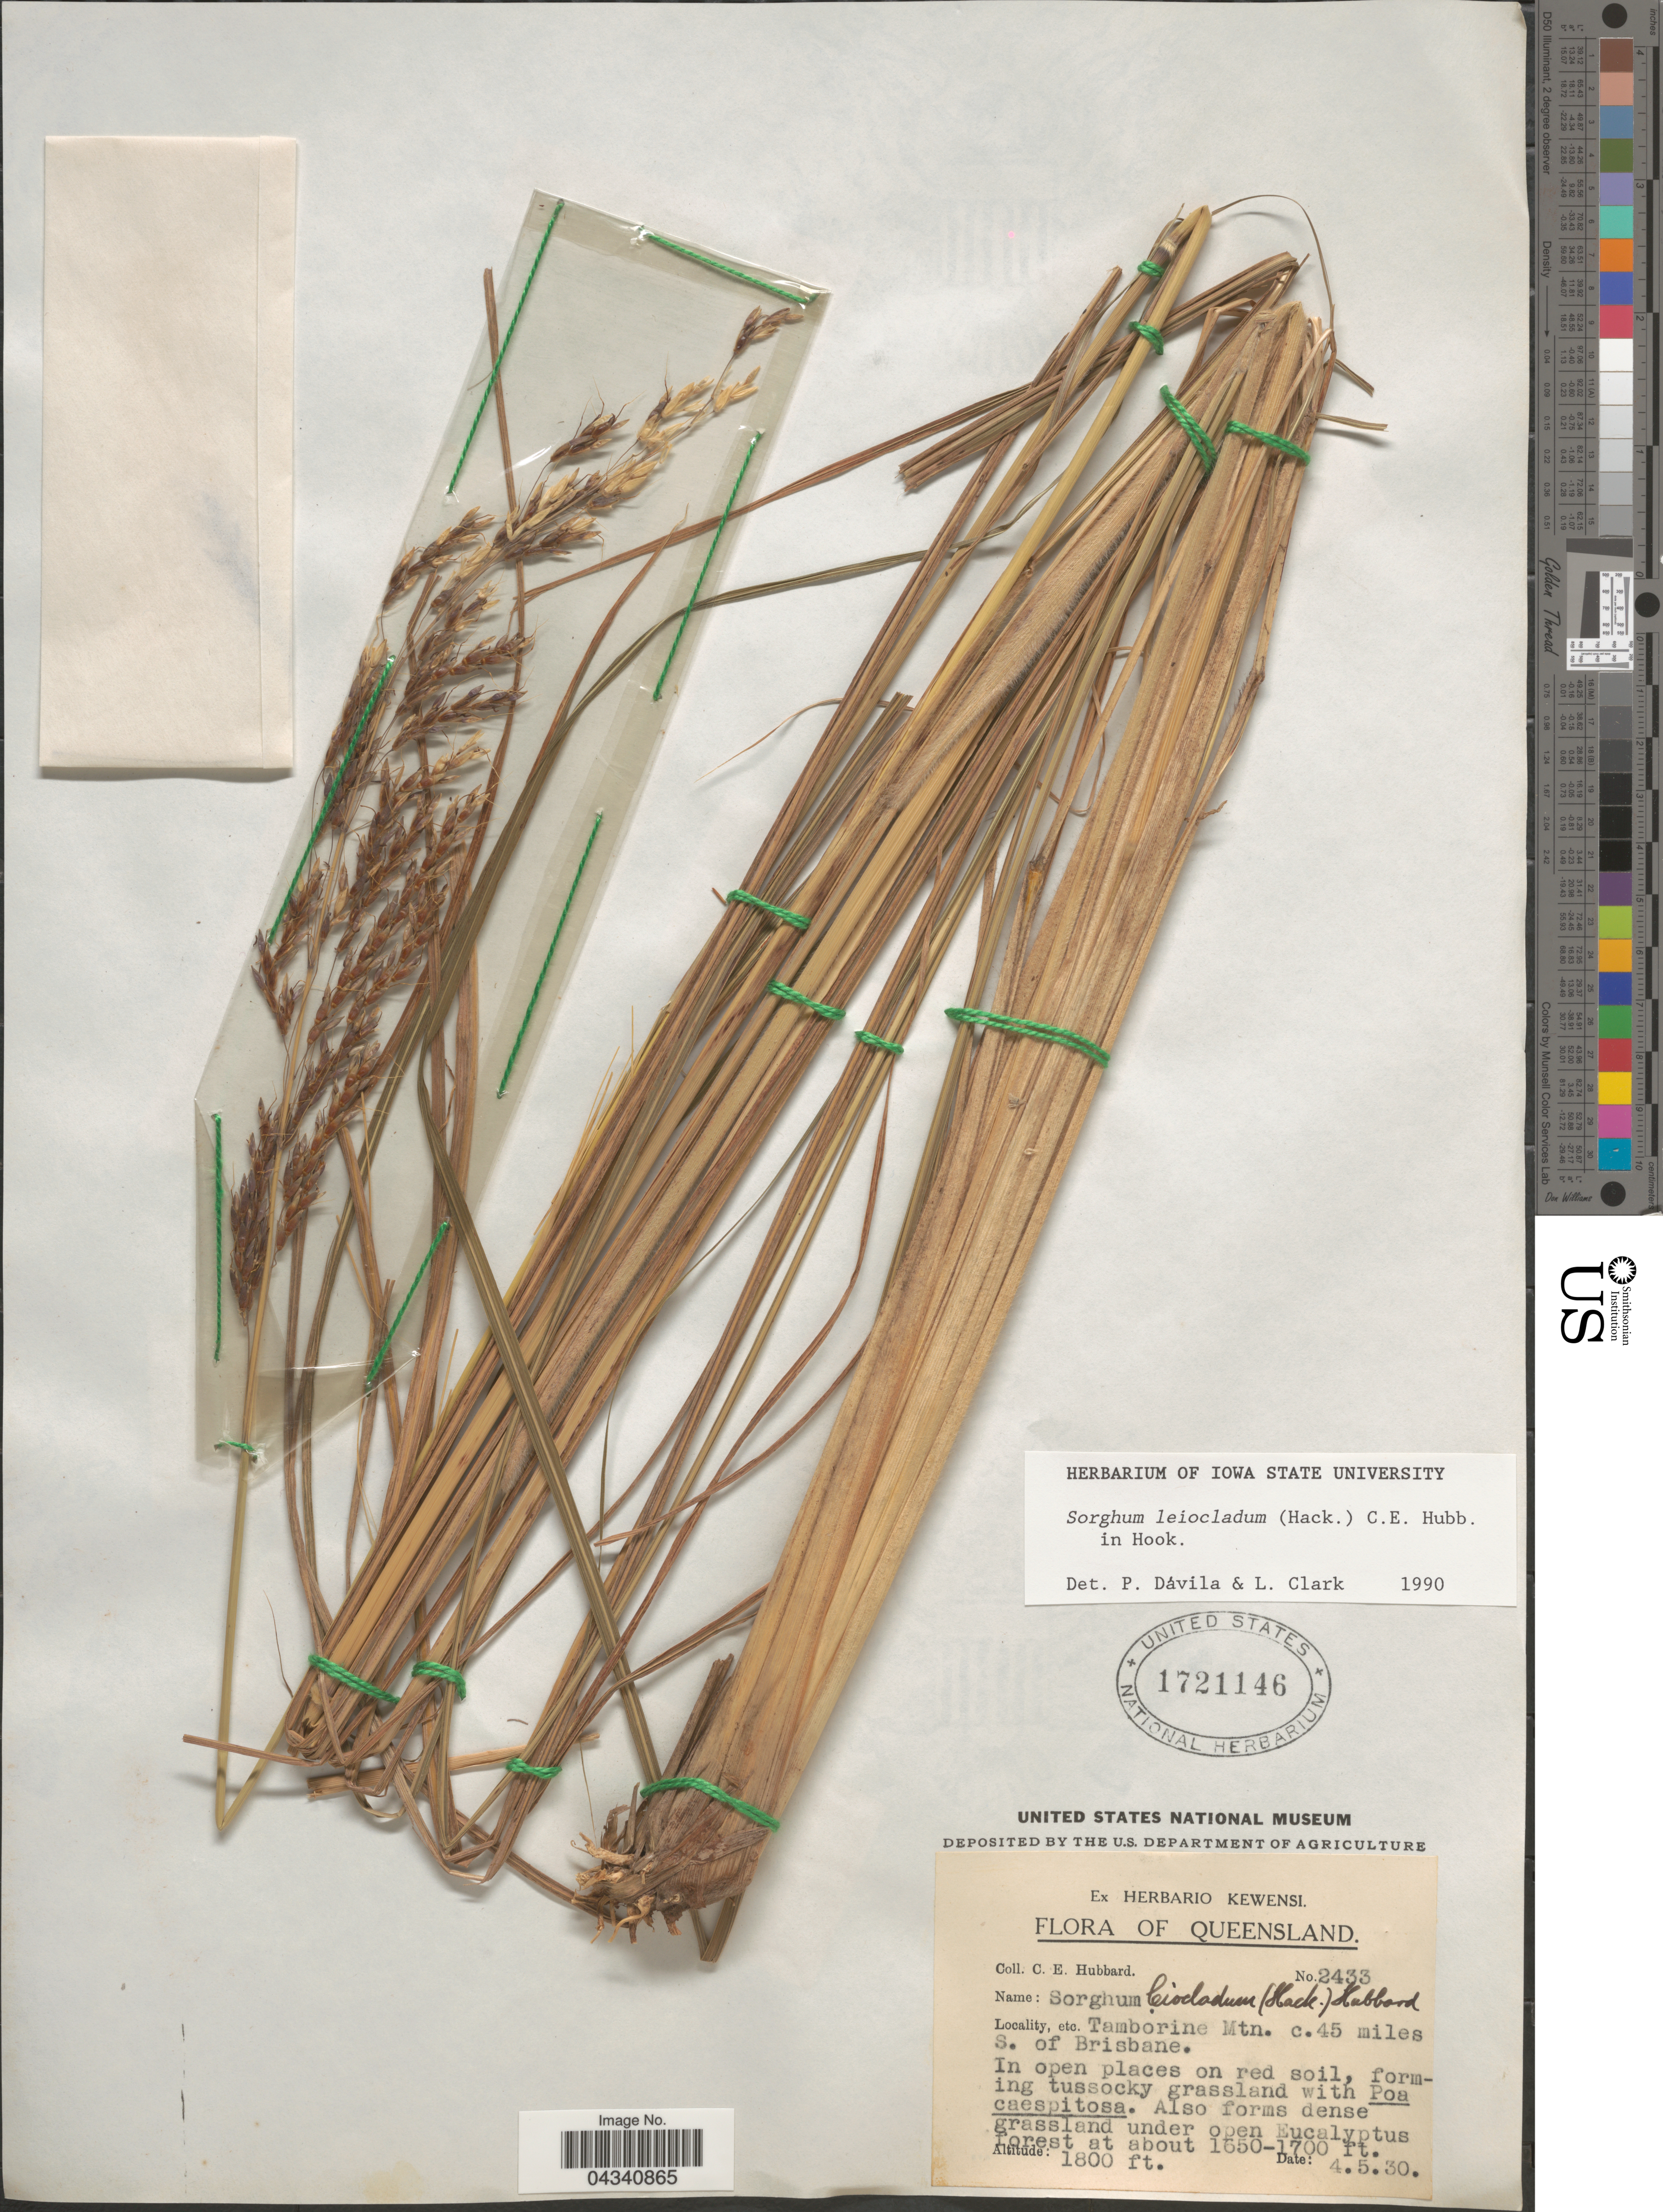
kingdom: Plantae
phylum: Tracheophyta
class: Liliopsida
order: Poales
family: Poaceae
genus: Sorghum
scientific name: Sorghum leiocladum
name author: (J. Hack.) C.E. Hubb.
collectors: C. E. Hubbard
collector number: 2433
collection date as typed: Transcribed d/m/y: 4/5/30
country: Australia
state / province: Queensland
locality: Tamborine Mtn. c. 45 miles S. of Brisbane.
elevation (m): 549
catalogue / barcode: US 1721146